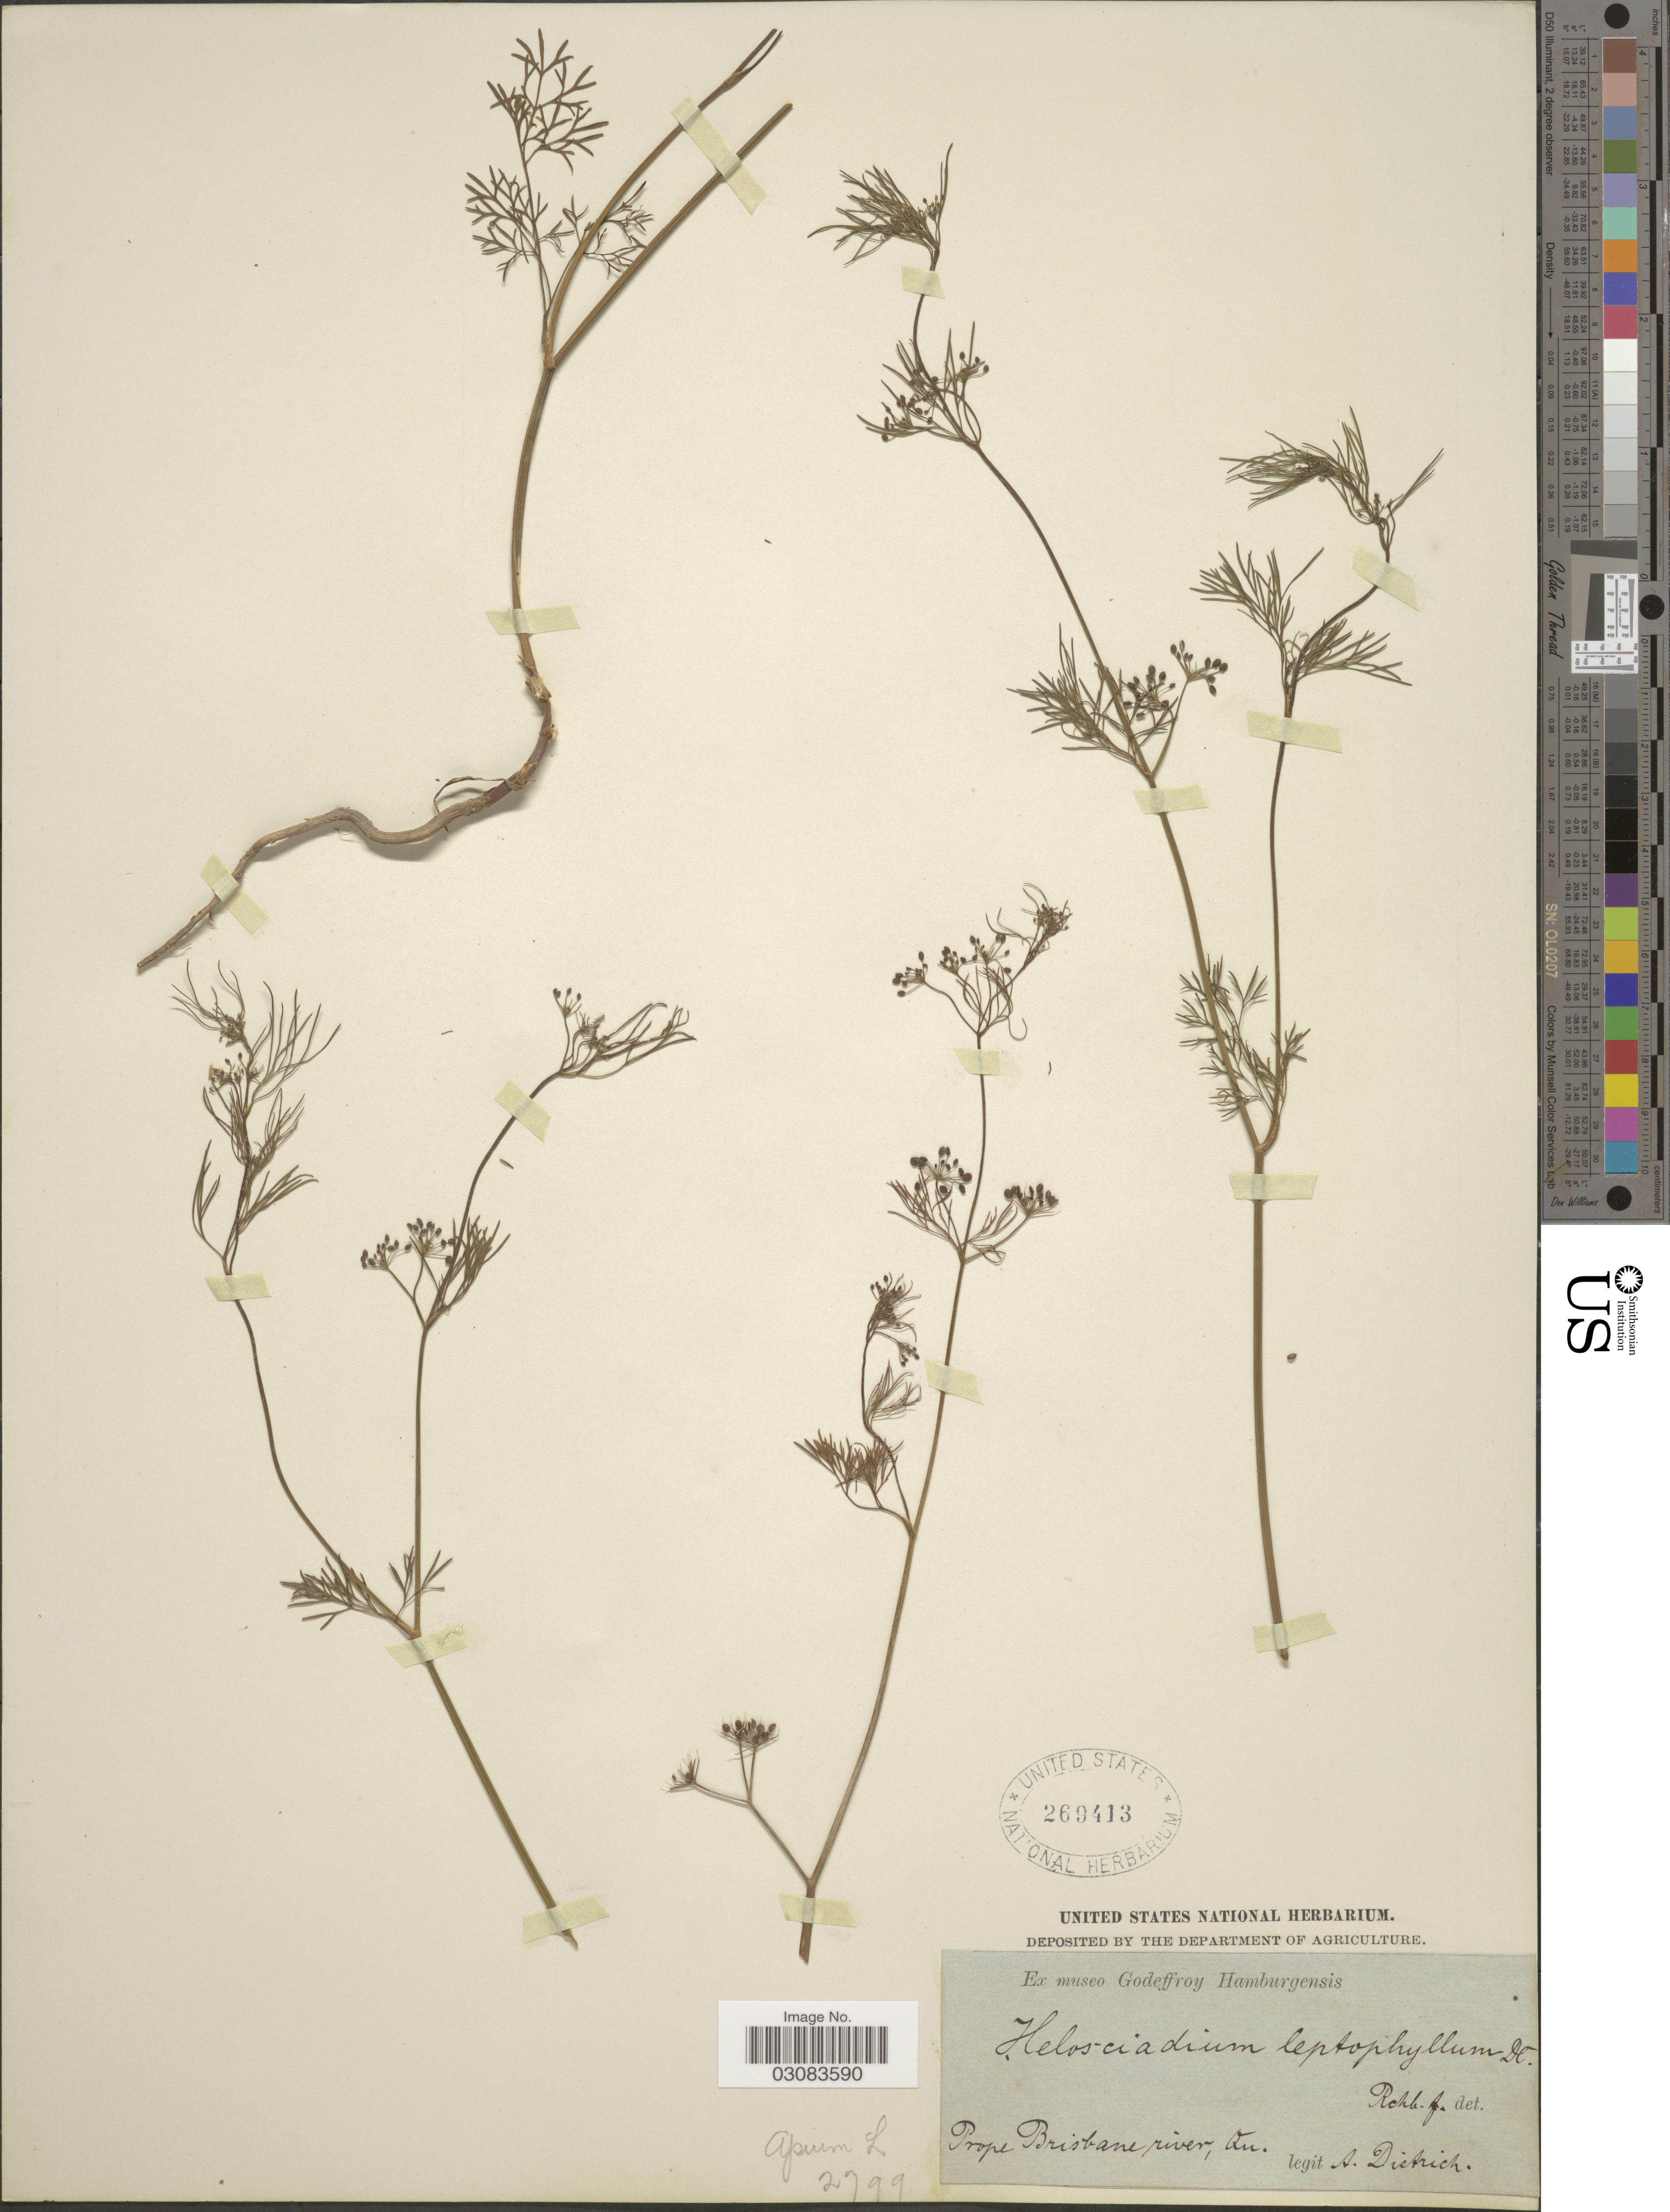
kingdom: Plantae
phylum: Tracheophyta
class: Magnoliopsida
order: Apiales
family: Apiaceae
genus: Cyclospermum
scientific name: Cyclospermum leptophyllum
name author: (Pers.) Sprague ex Britton & P. Wilson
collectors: A. Dietrich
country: Australia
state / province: Queensland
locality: Prope Brisbane river, Qn.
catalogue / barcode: US 269413